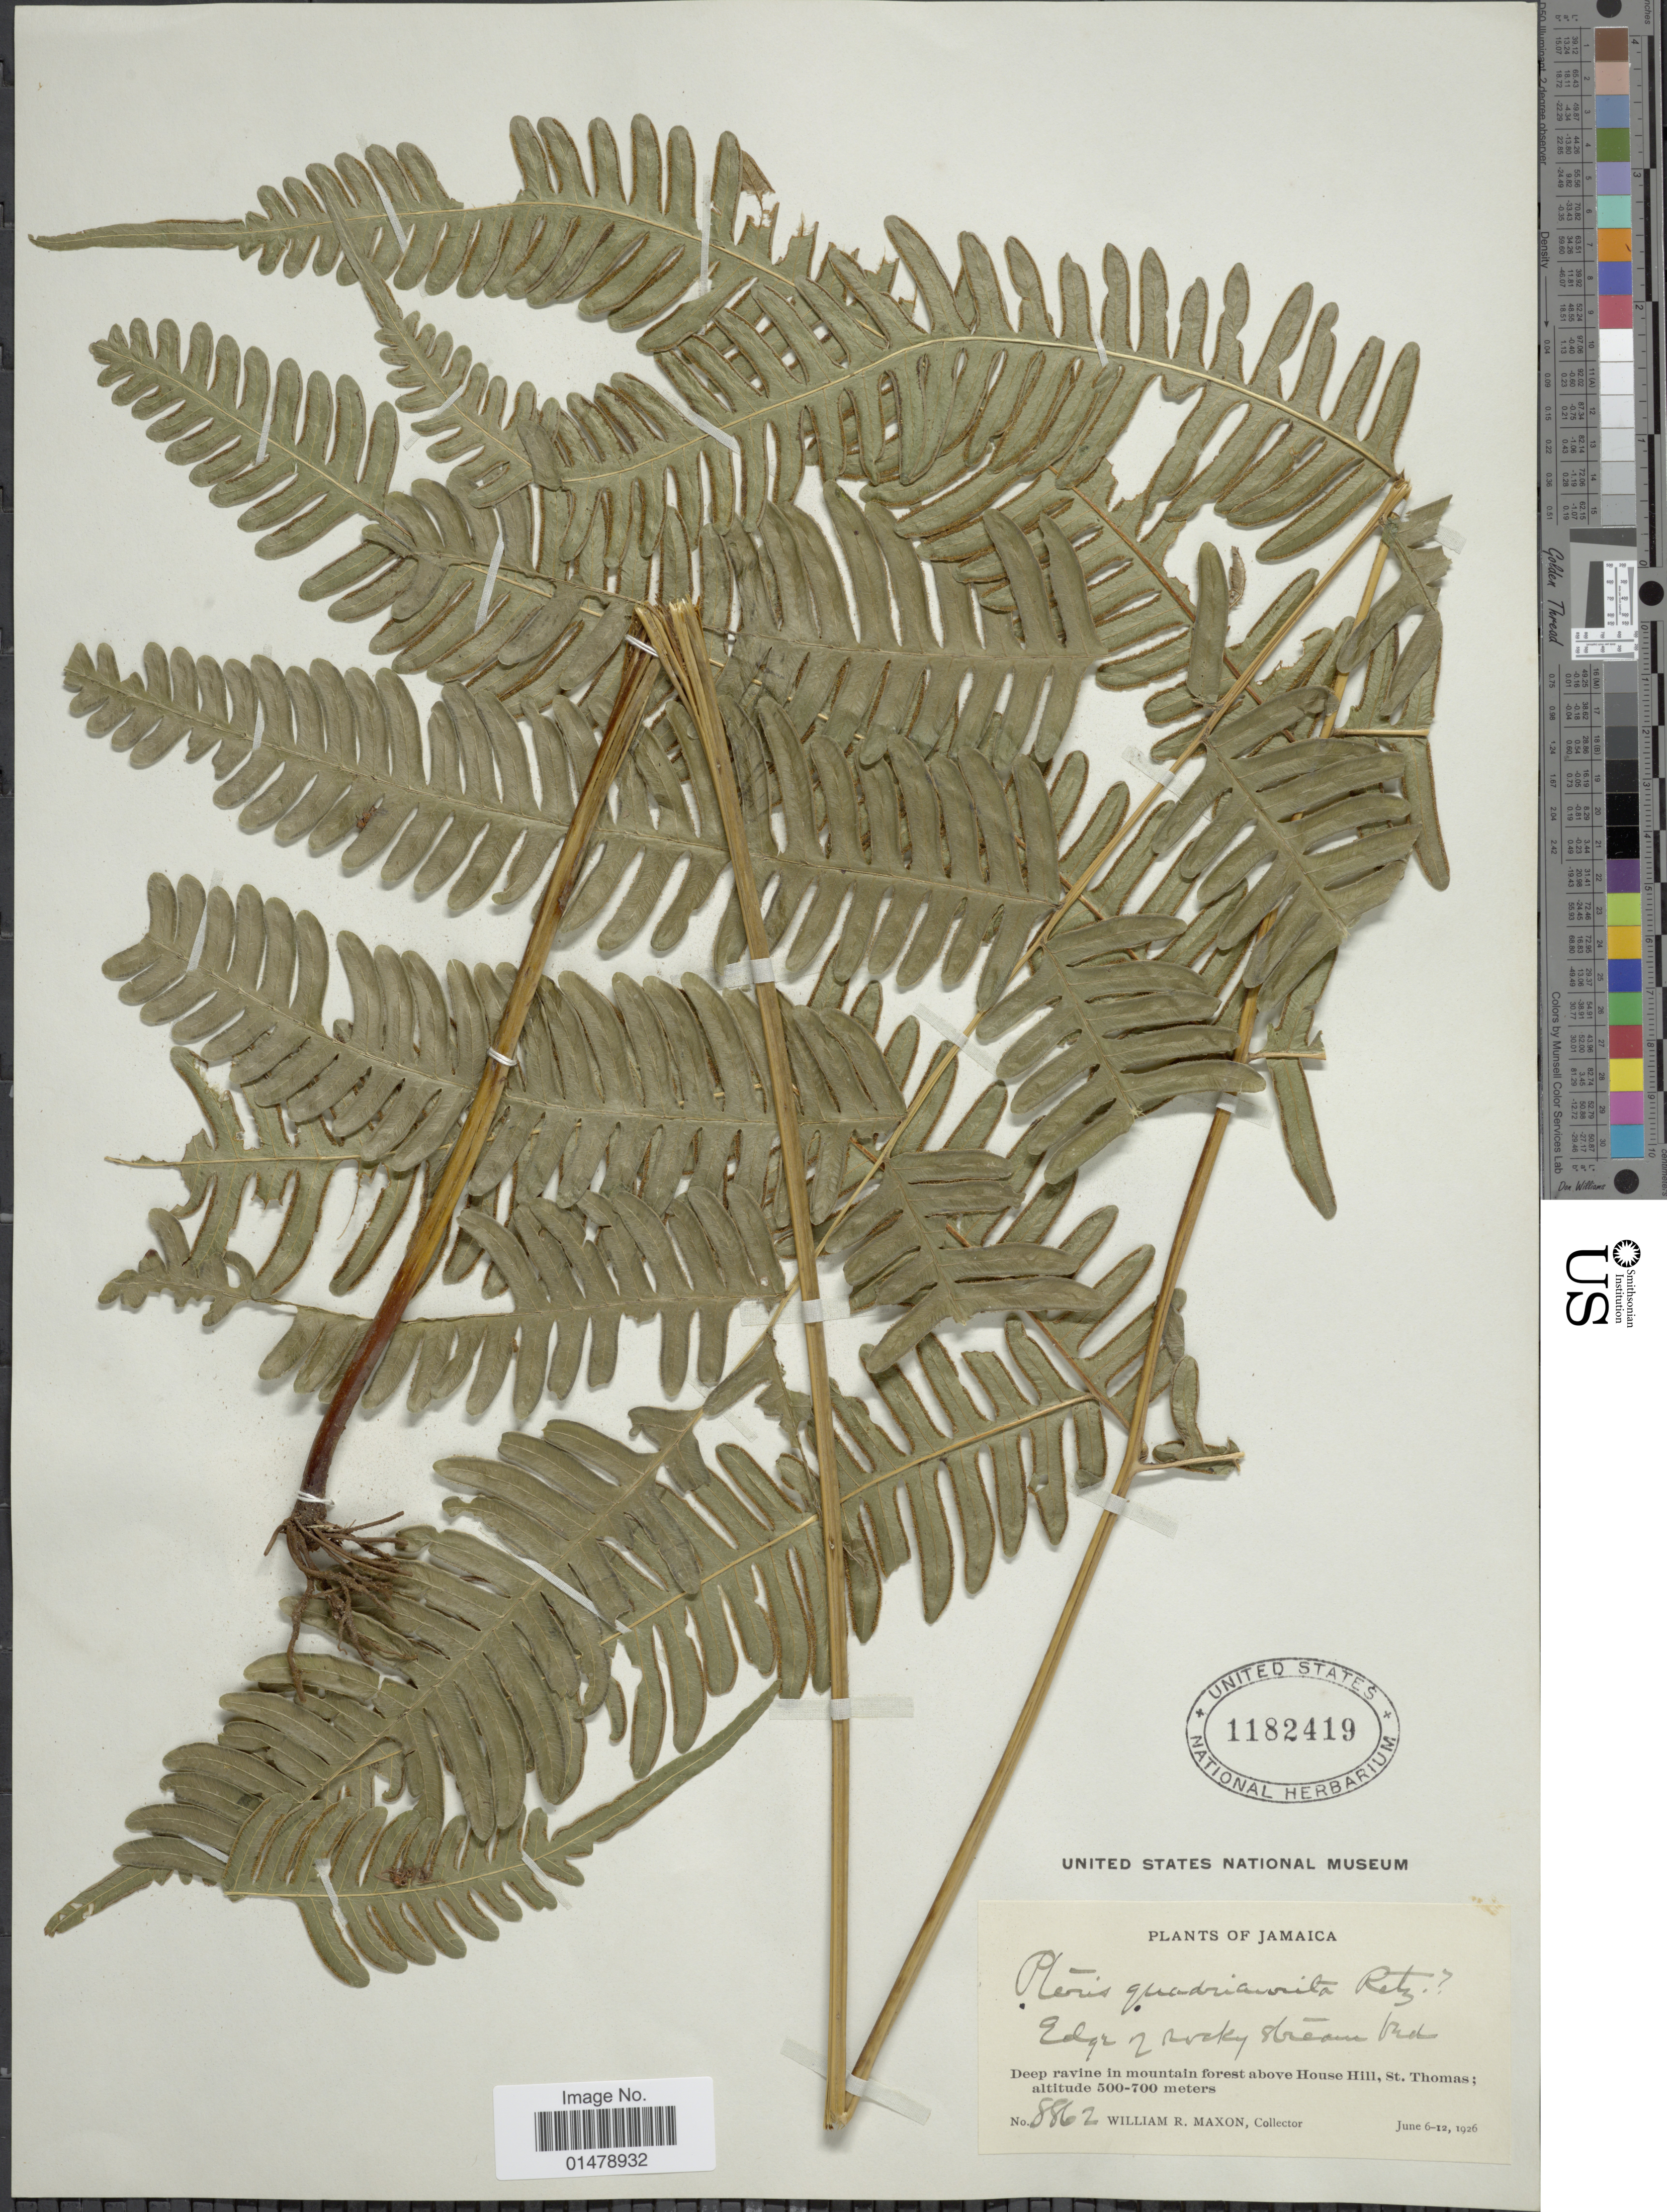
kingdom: Plantae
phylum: Tracheophyta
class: Polypodiopsida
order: Polypodiales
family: Pteridaceae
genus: Pteris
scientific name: Pteris quadriaurita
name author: Retz.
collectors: W. R. Maxon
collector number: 8862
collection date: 1926-06-06/1926-06-12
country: Jamaica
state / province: Saint Thomas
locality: Deep ravine in mountain forest above House Hill, St. Thomas.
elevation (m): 500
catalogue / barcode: US 1182419